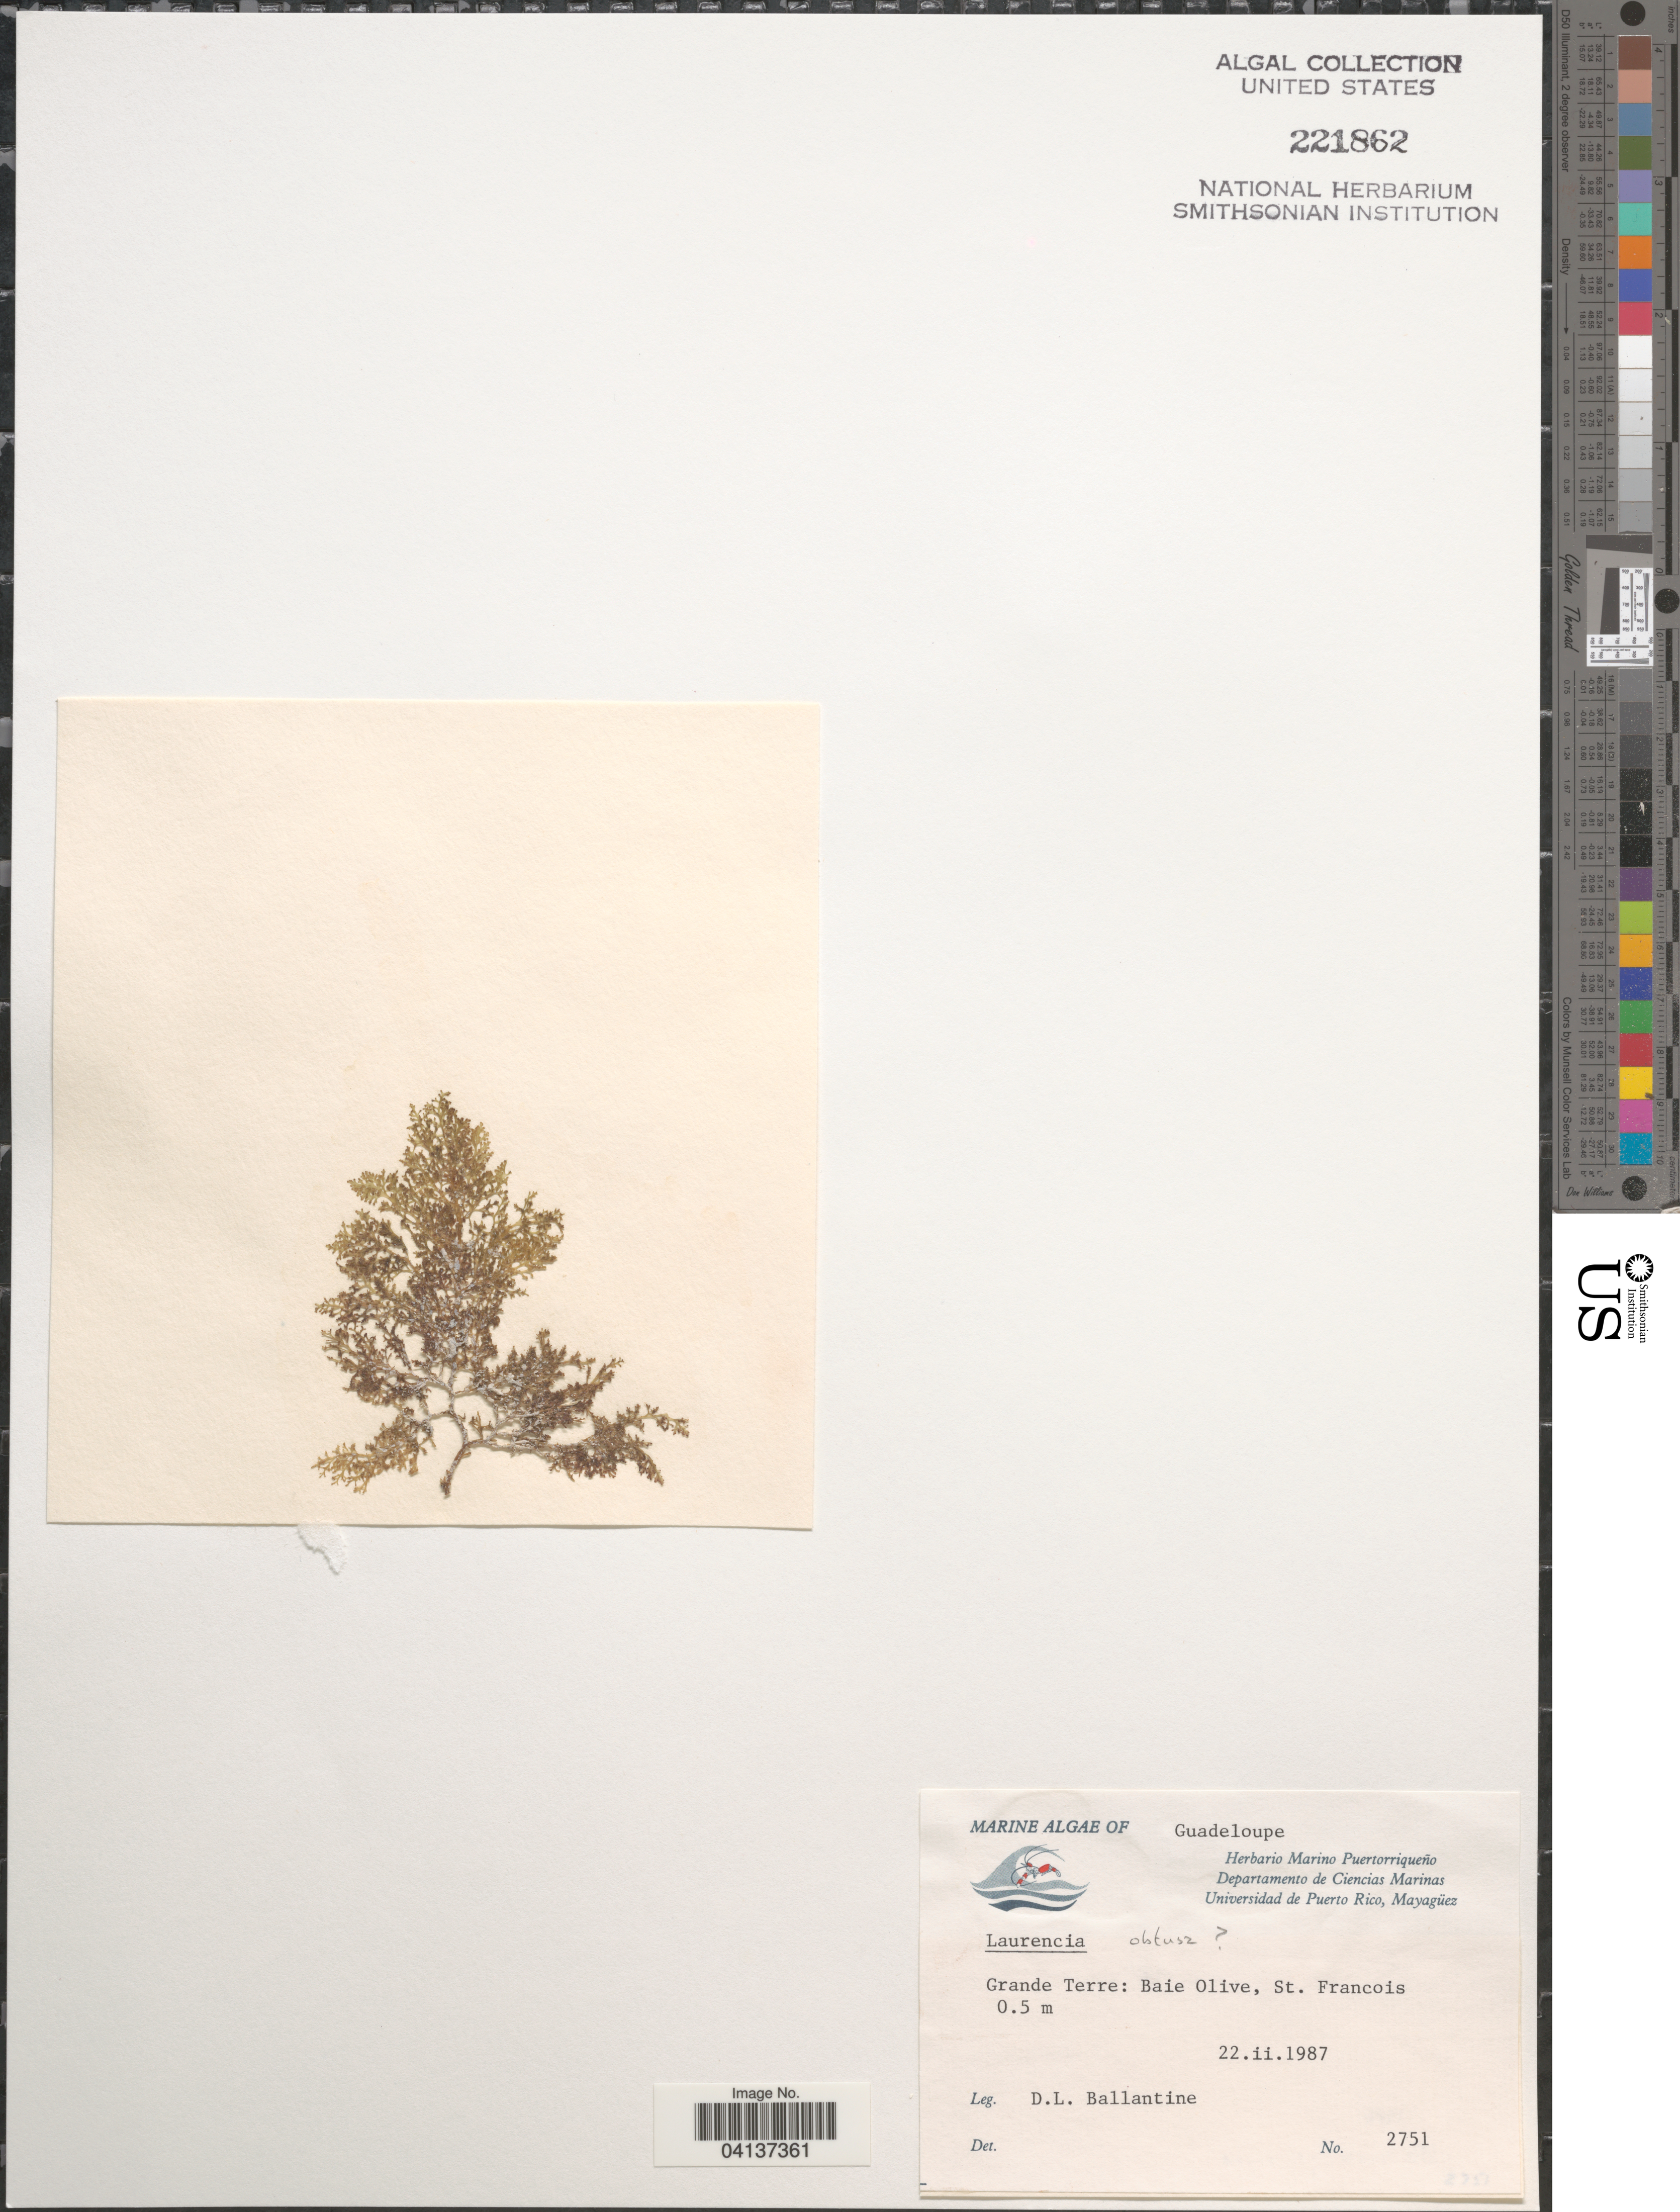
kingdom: Plantae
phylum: Rhodophyta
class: Florideophyceae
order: Ceramiales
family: Rhodomelaceae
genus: Laurencia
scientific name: Laurencia obtusa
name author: (Huds.) J.V.Lamouroux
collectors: D.L. Ballantine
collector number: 2751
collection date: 1987-02-22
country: Guadeloupe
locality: Grande Terre: Baie Olive, St. Francois.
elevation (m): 0.5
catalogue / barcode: US 221862